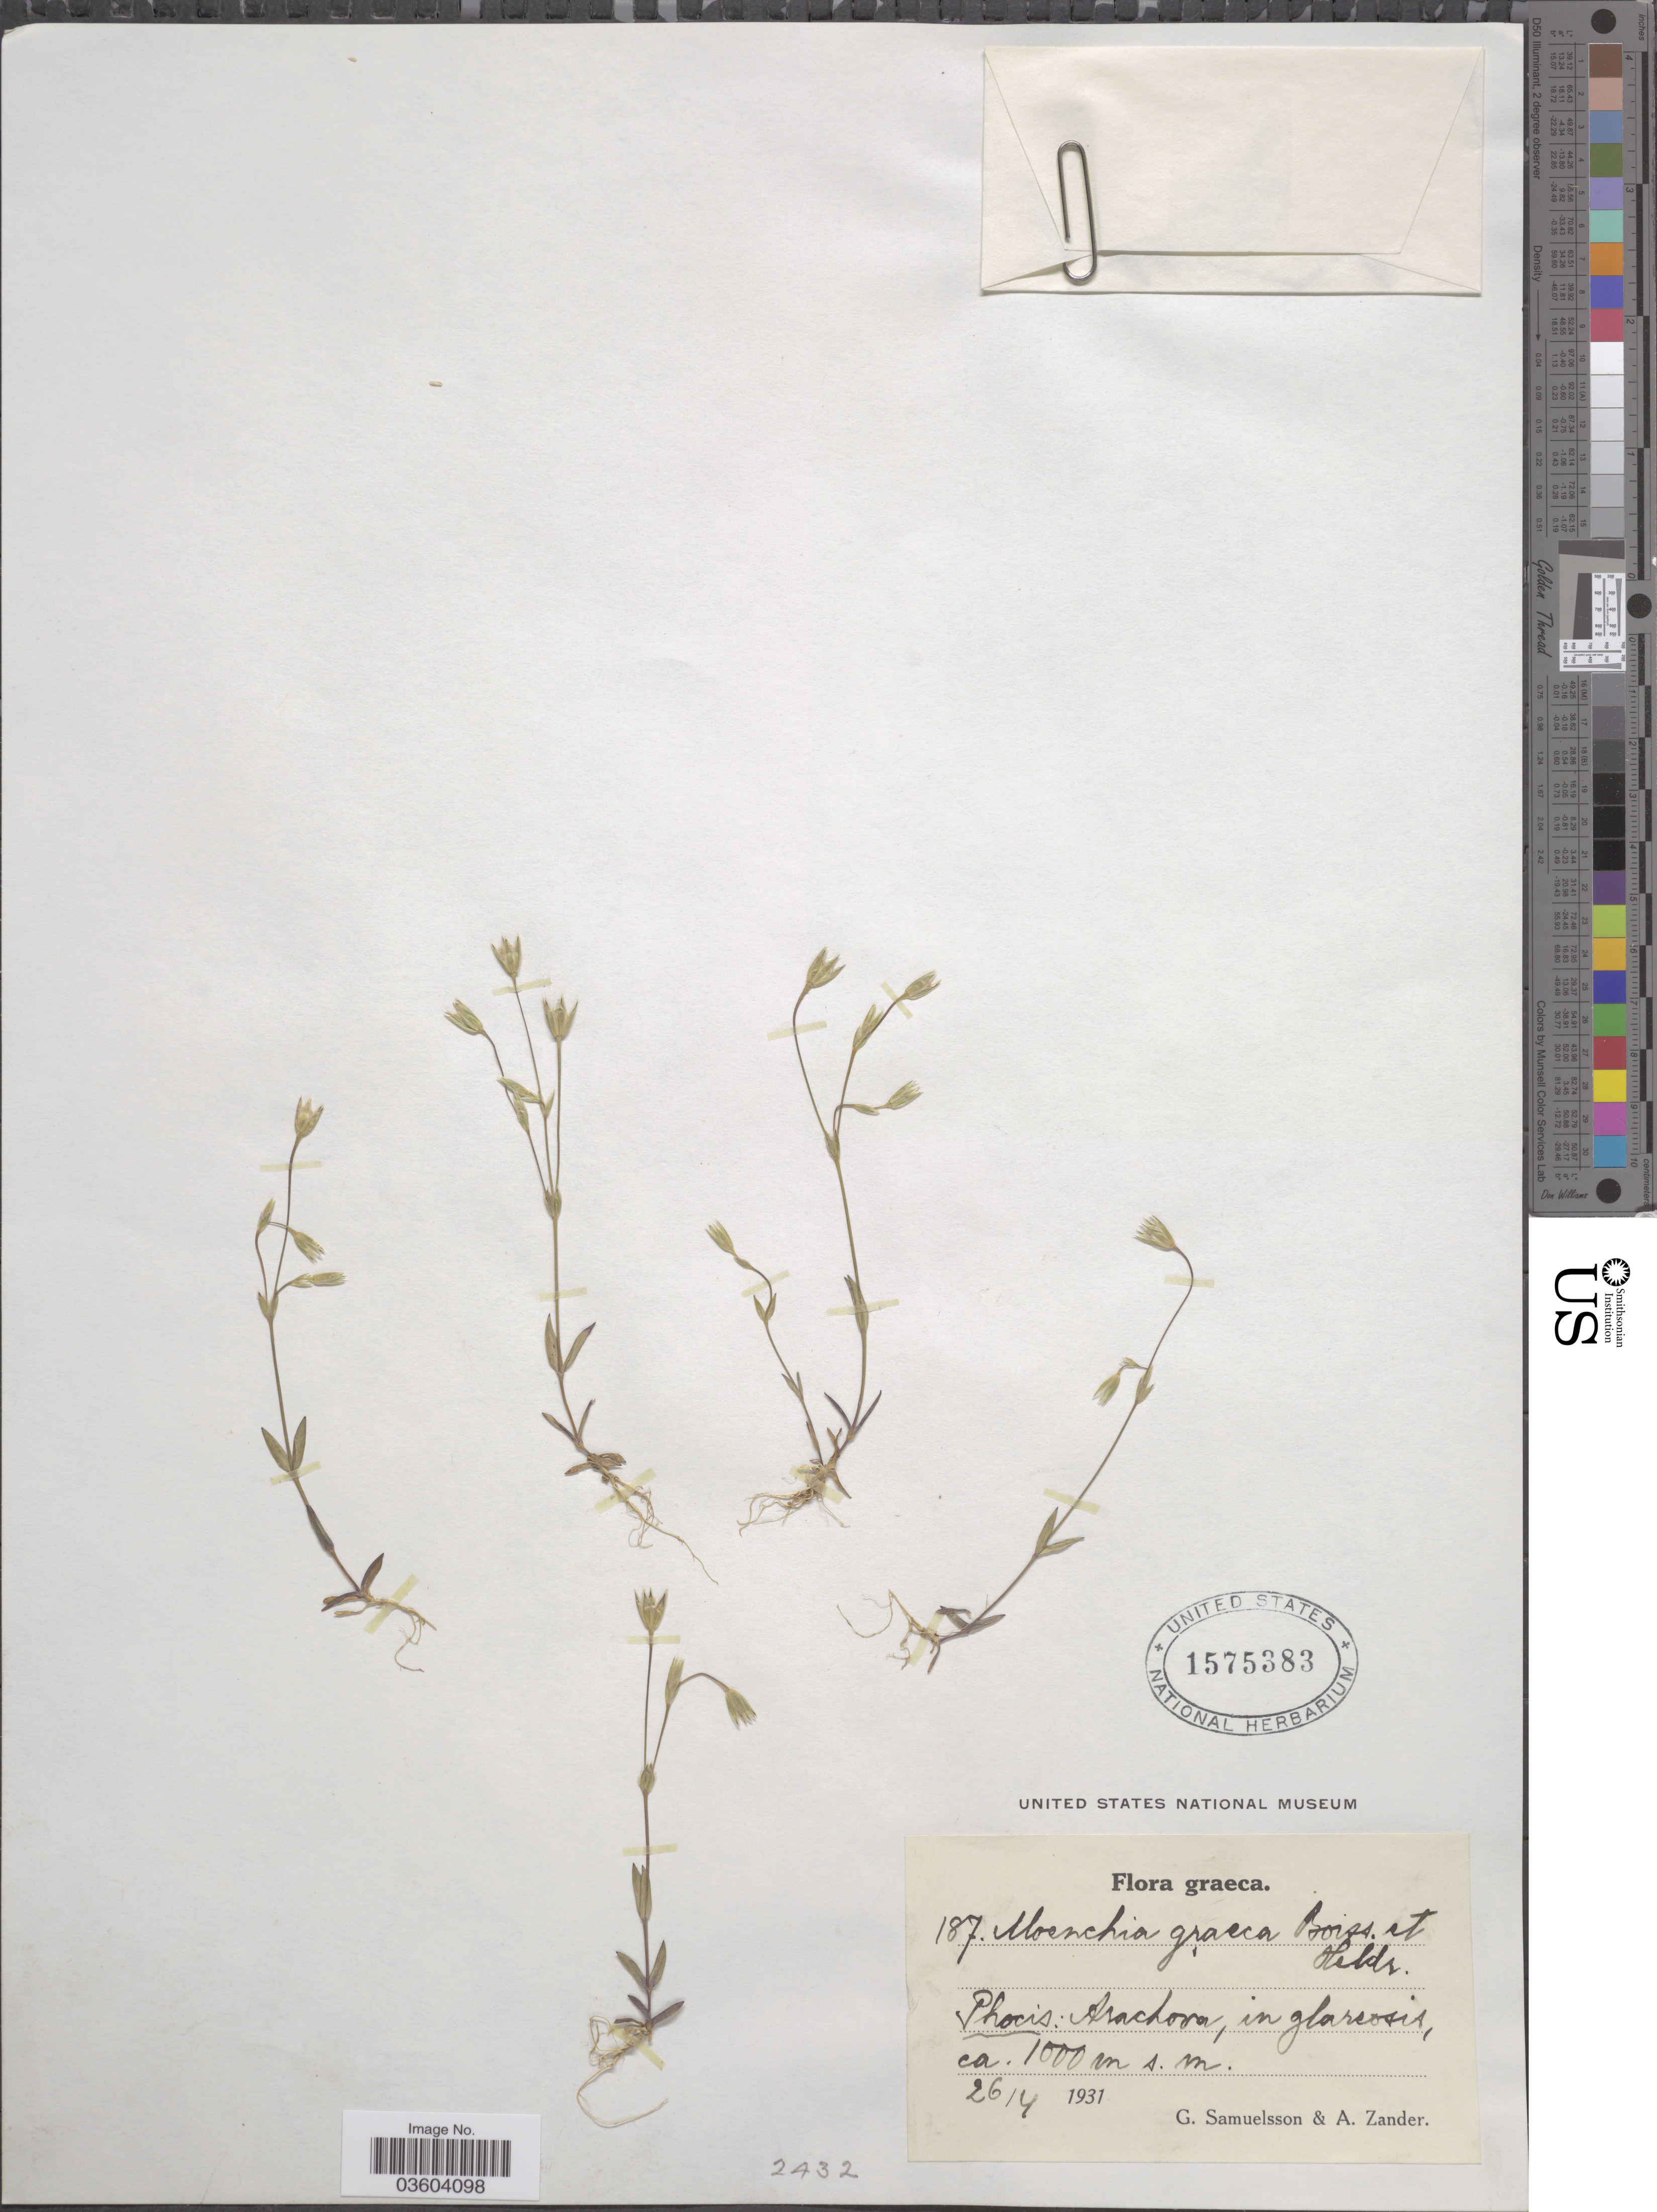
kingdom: Plantae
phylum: Tracheophyta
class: Magnoliopsida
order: Caryophyllales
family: Caryophyllaceae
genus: Moenchia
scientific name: Moenchia graeca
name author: Boiss. & Heldr.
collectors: G. Samuelsson & A. Zander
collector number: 187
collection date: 1931-04-26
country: Greece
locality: Græca. Phocis: Arachora, in glareosis.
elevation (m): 1000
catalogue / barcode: US 1575383